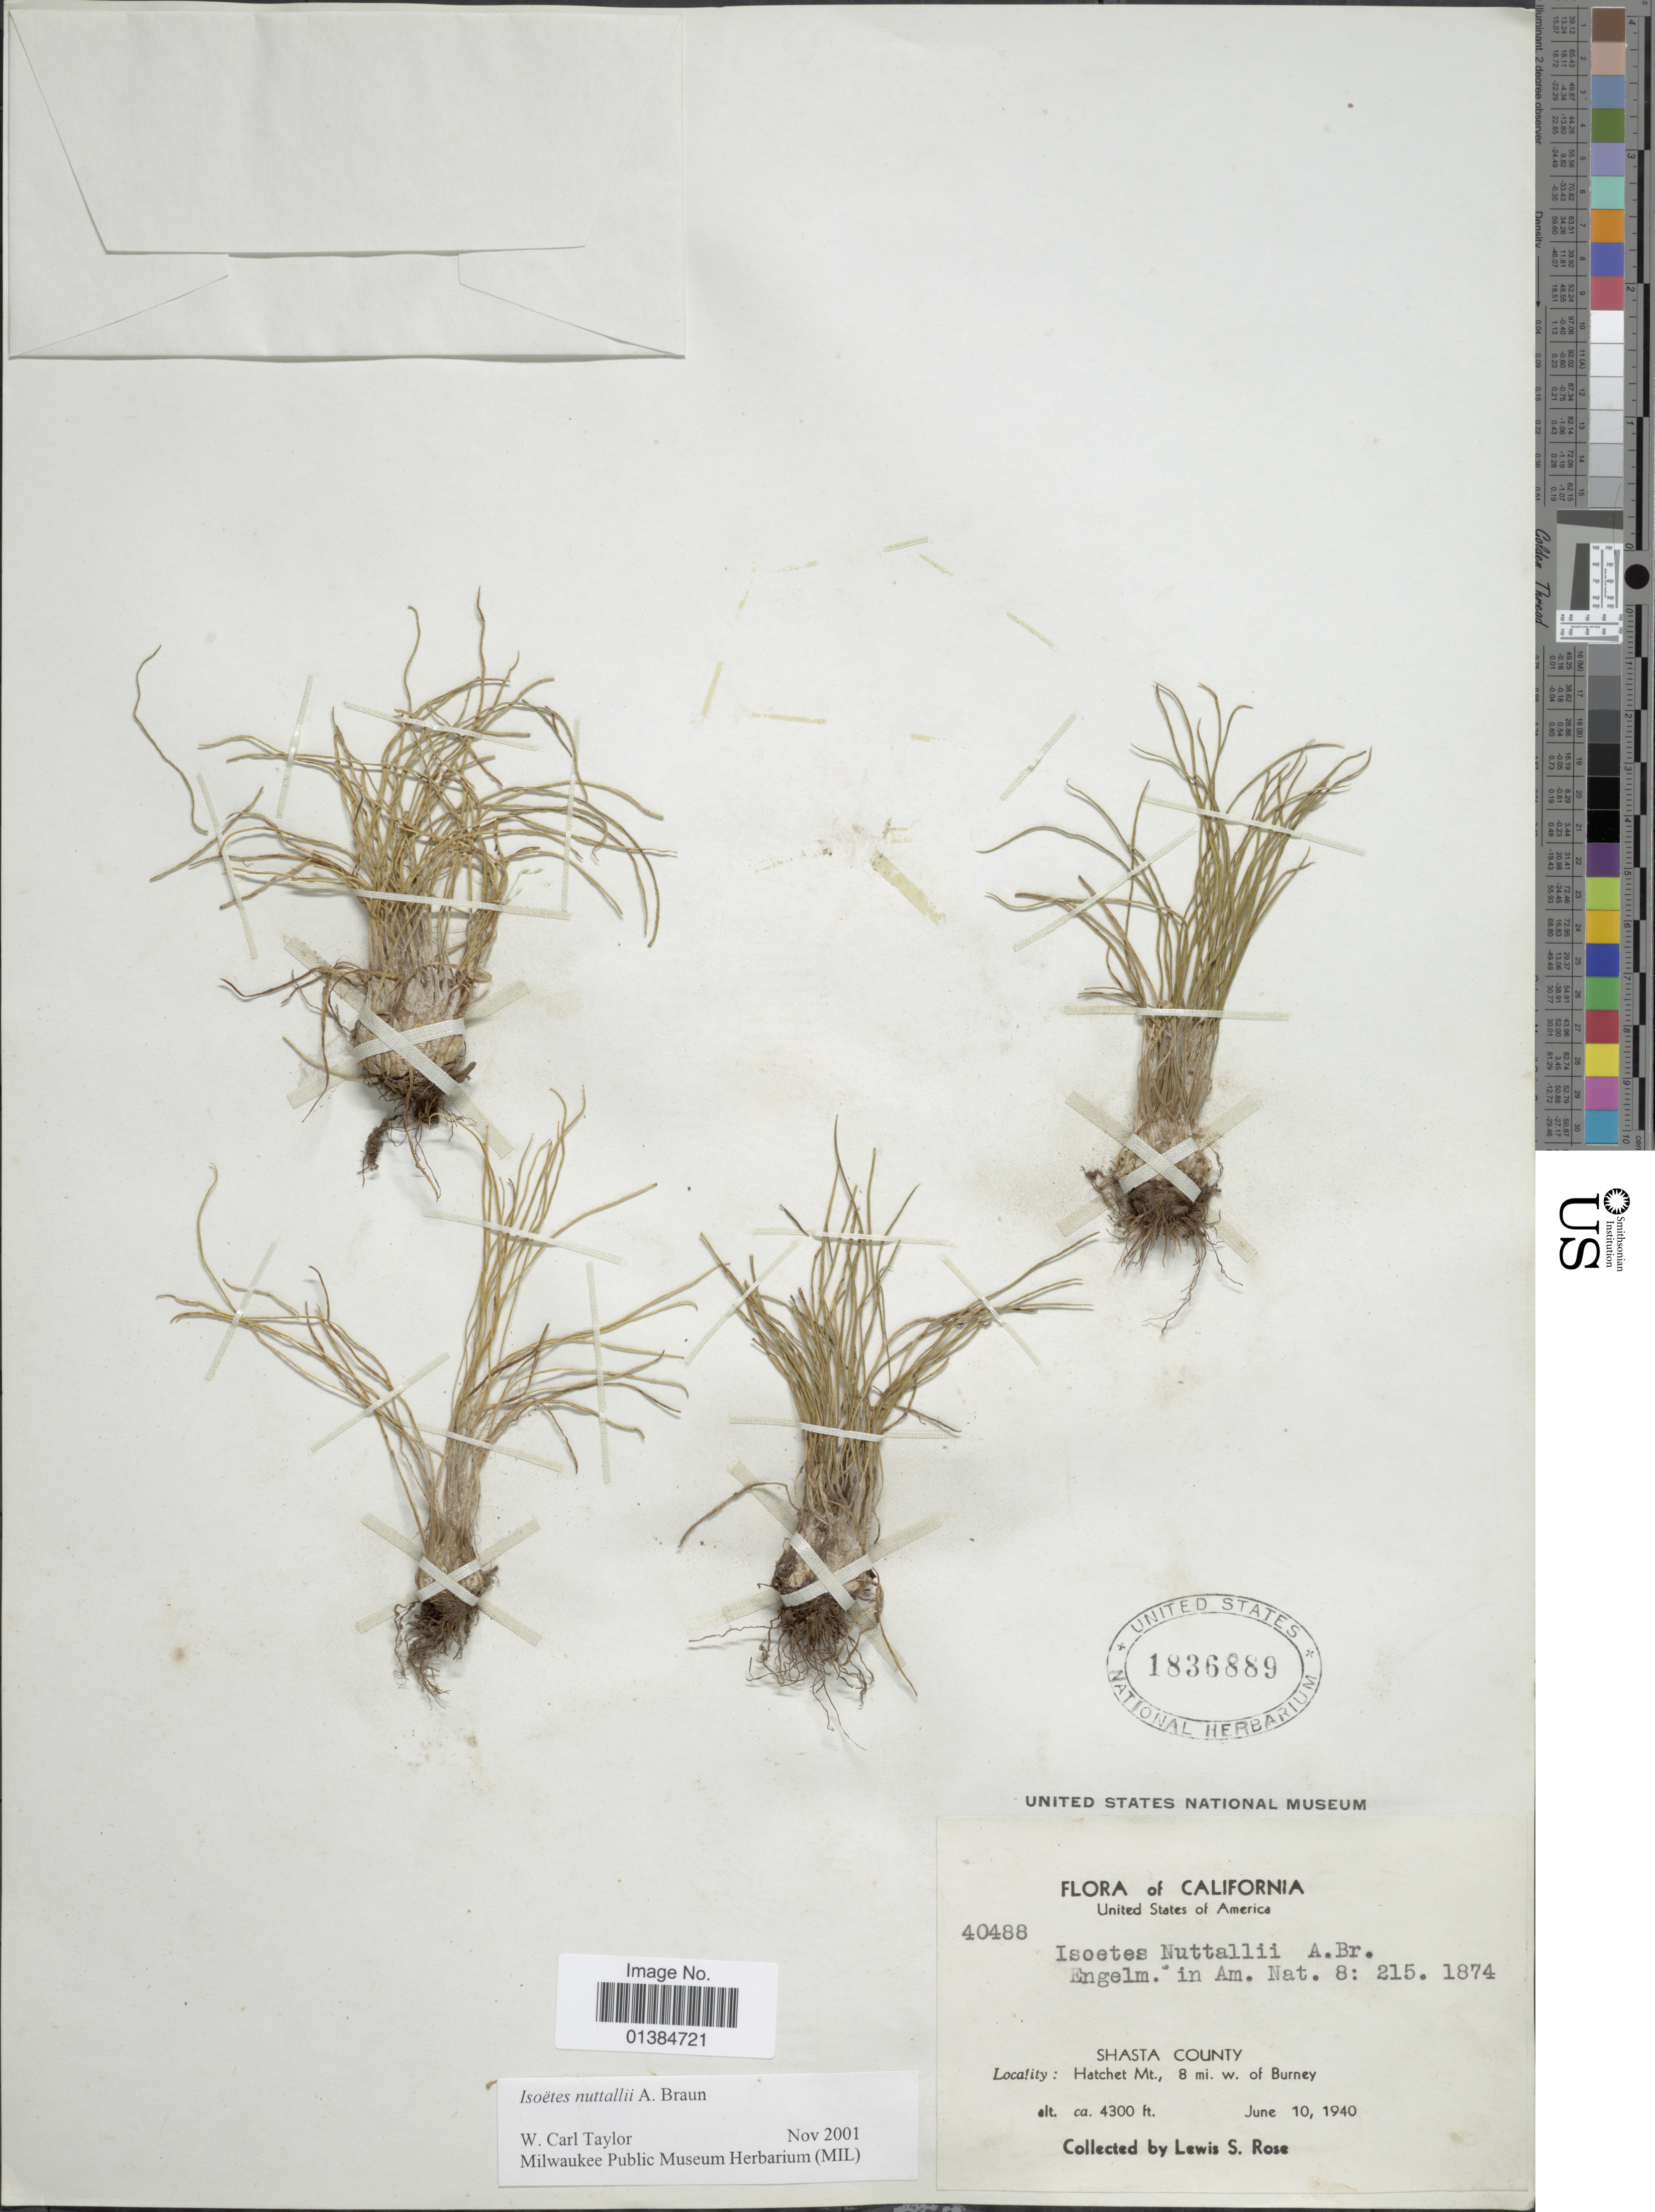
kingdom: Plantae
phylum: Tracheophyta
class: Lycopodiopsida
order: Isoetales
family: Isoetaceae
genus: Isoetes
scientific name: Isoetes nuttallii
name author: A. Braun ex Engelm.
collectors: L. S. Rose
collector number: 40488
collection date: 1940-06-10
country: United States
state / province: California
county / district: Shasta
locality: Shasta County. Hatchet Mt., 8 mi. w. of Burney.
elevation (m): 1311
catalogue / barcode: US 1836889